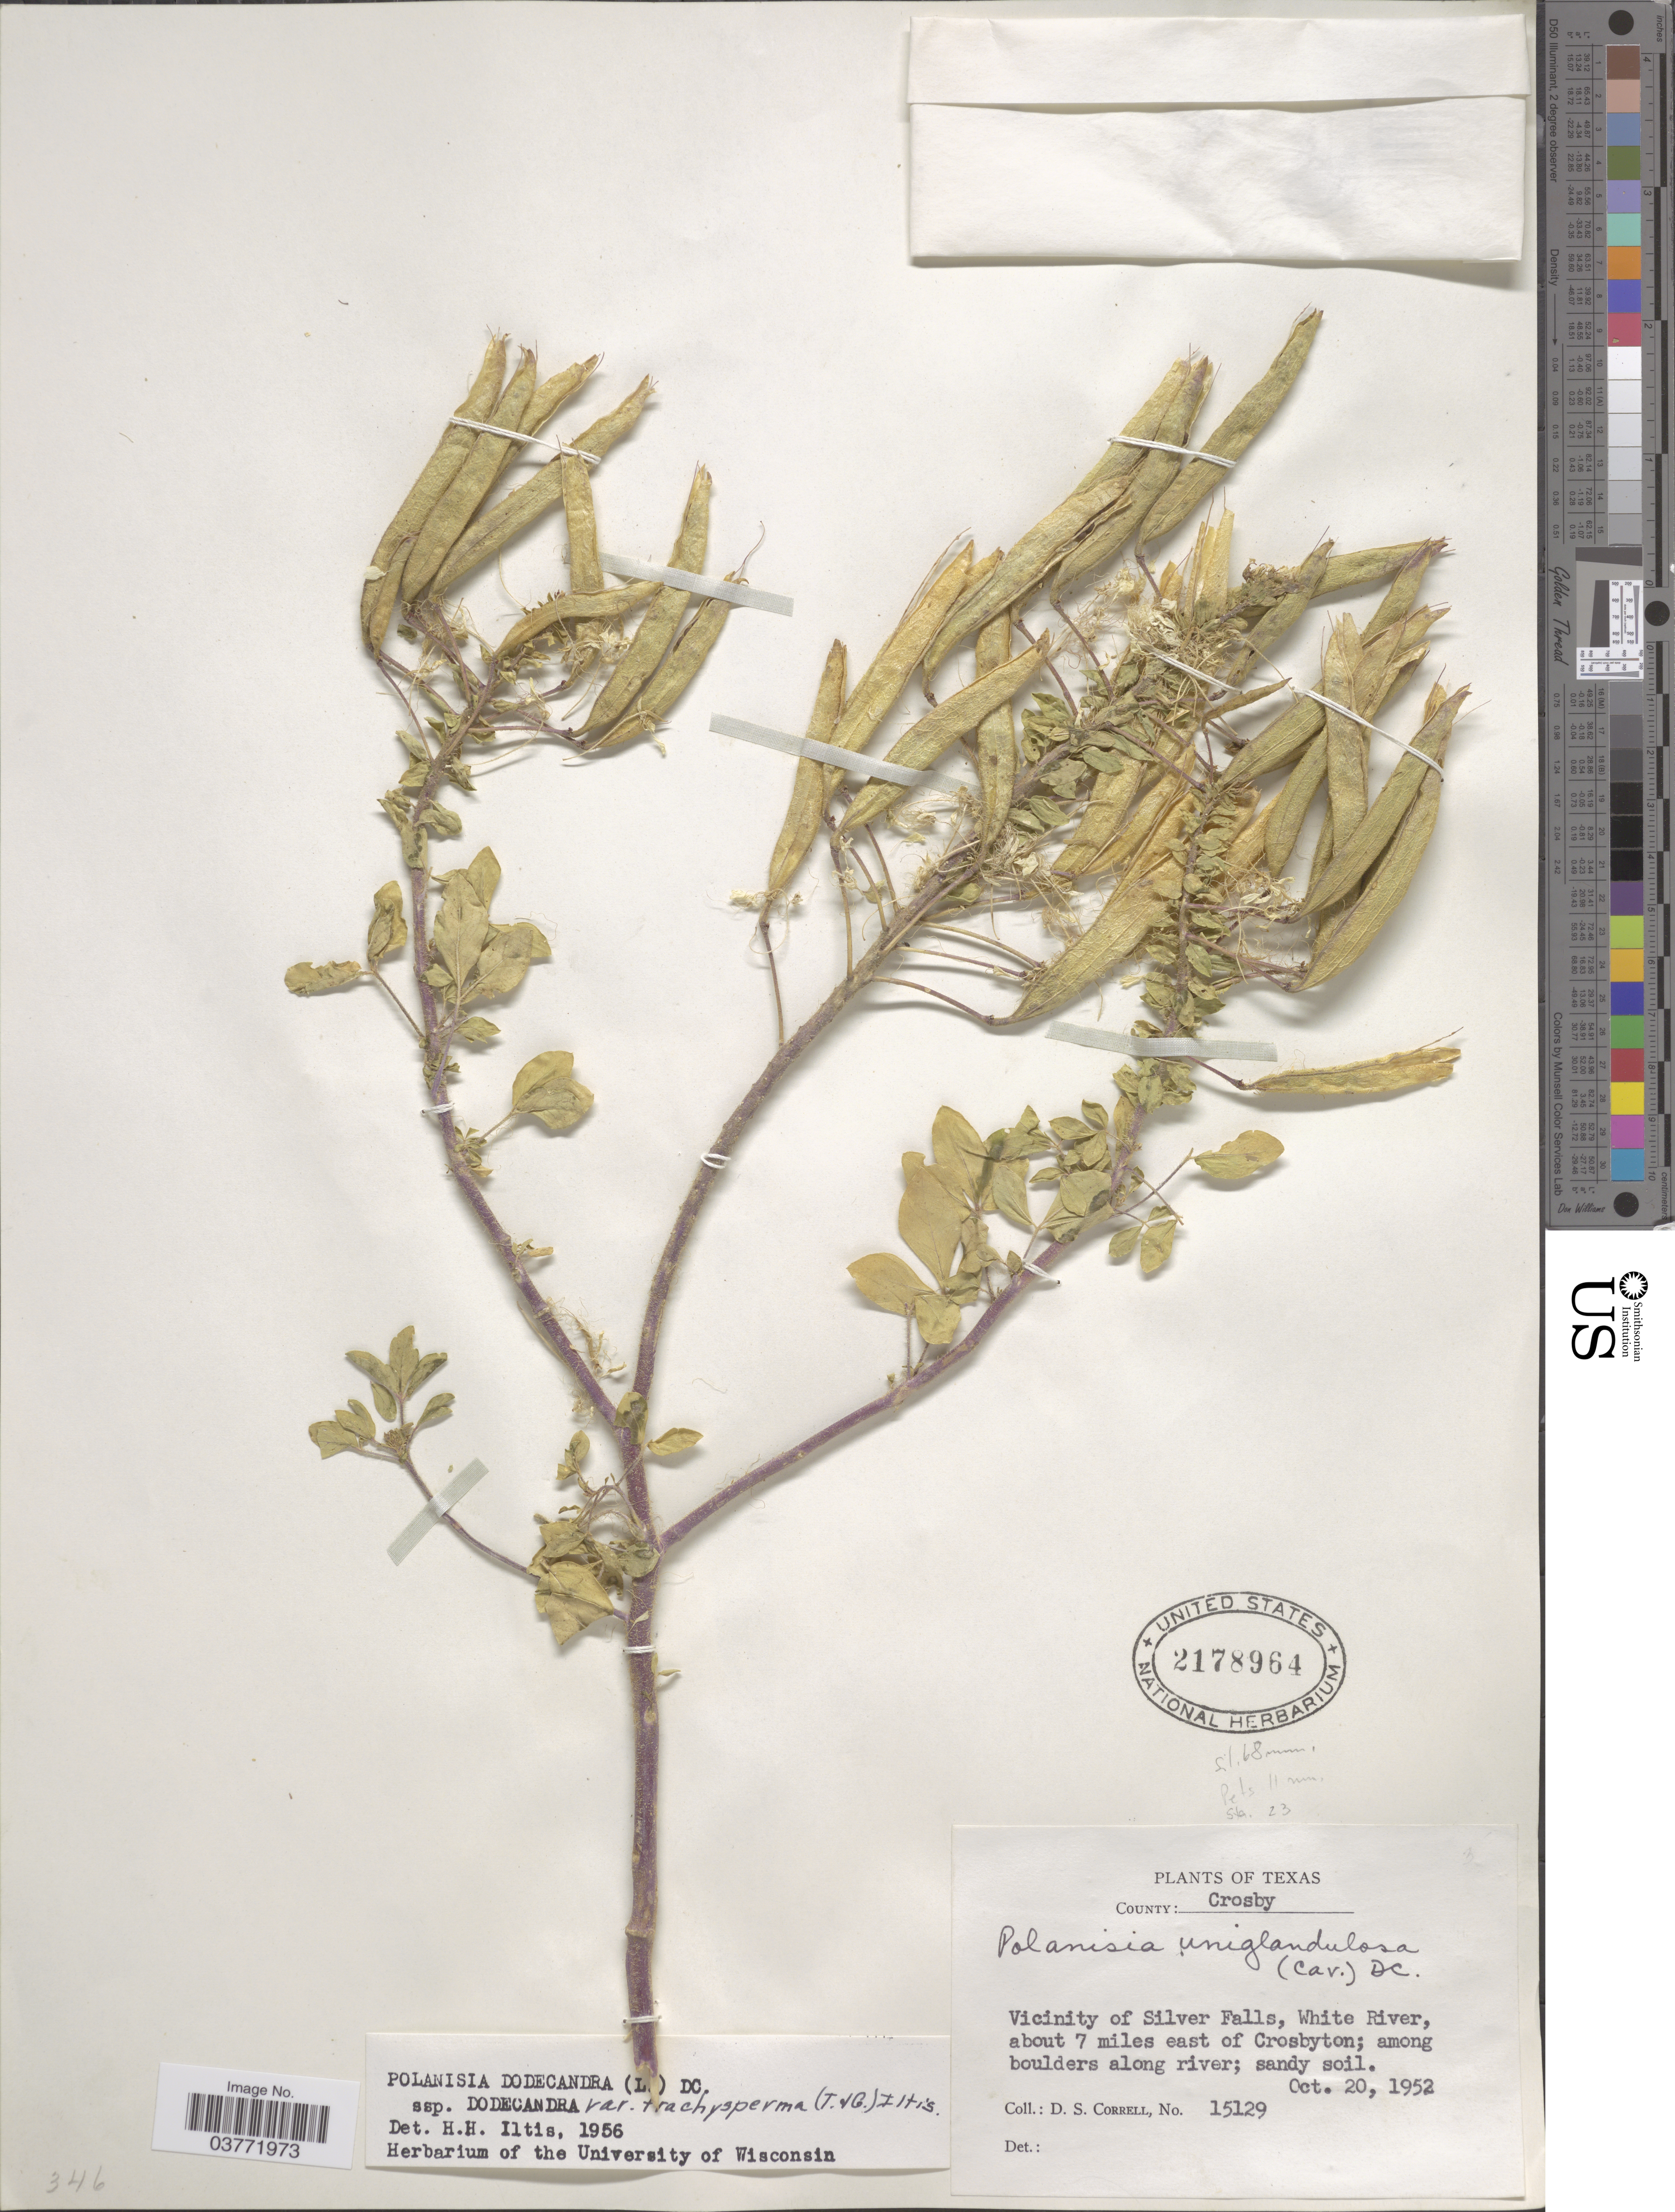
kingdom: Plantae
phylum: Tracheophyta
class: Magnoliopsida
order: Brassicales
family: Cleomaceae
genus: Polanisia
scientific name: Polanisia trachysperma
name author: Torr. & A. Gray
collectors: D. S. Correll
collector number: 15129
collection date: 1952-10-20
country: United States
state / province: Texas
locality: Crosby County. Vicinity of Silver Falls, White River, about 7 miles east of Crosbyton; among boulders along river; sandy soil.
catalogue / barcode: US 2178964